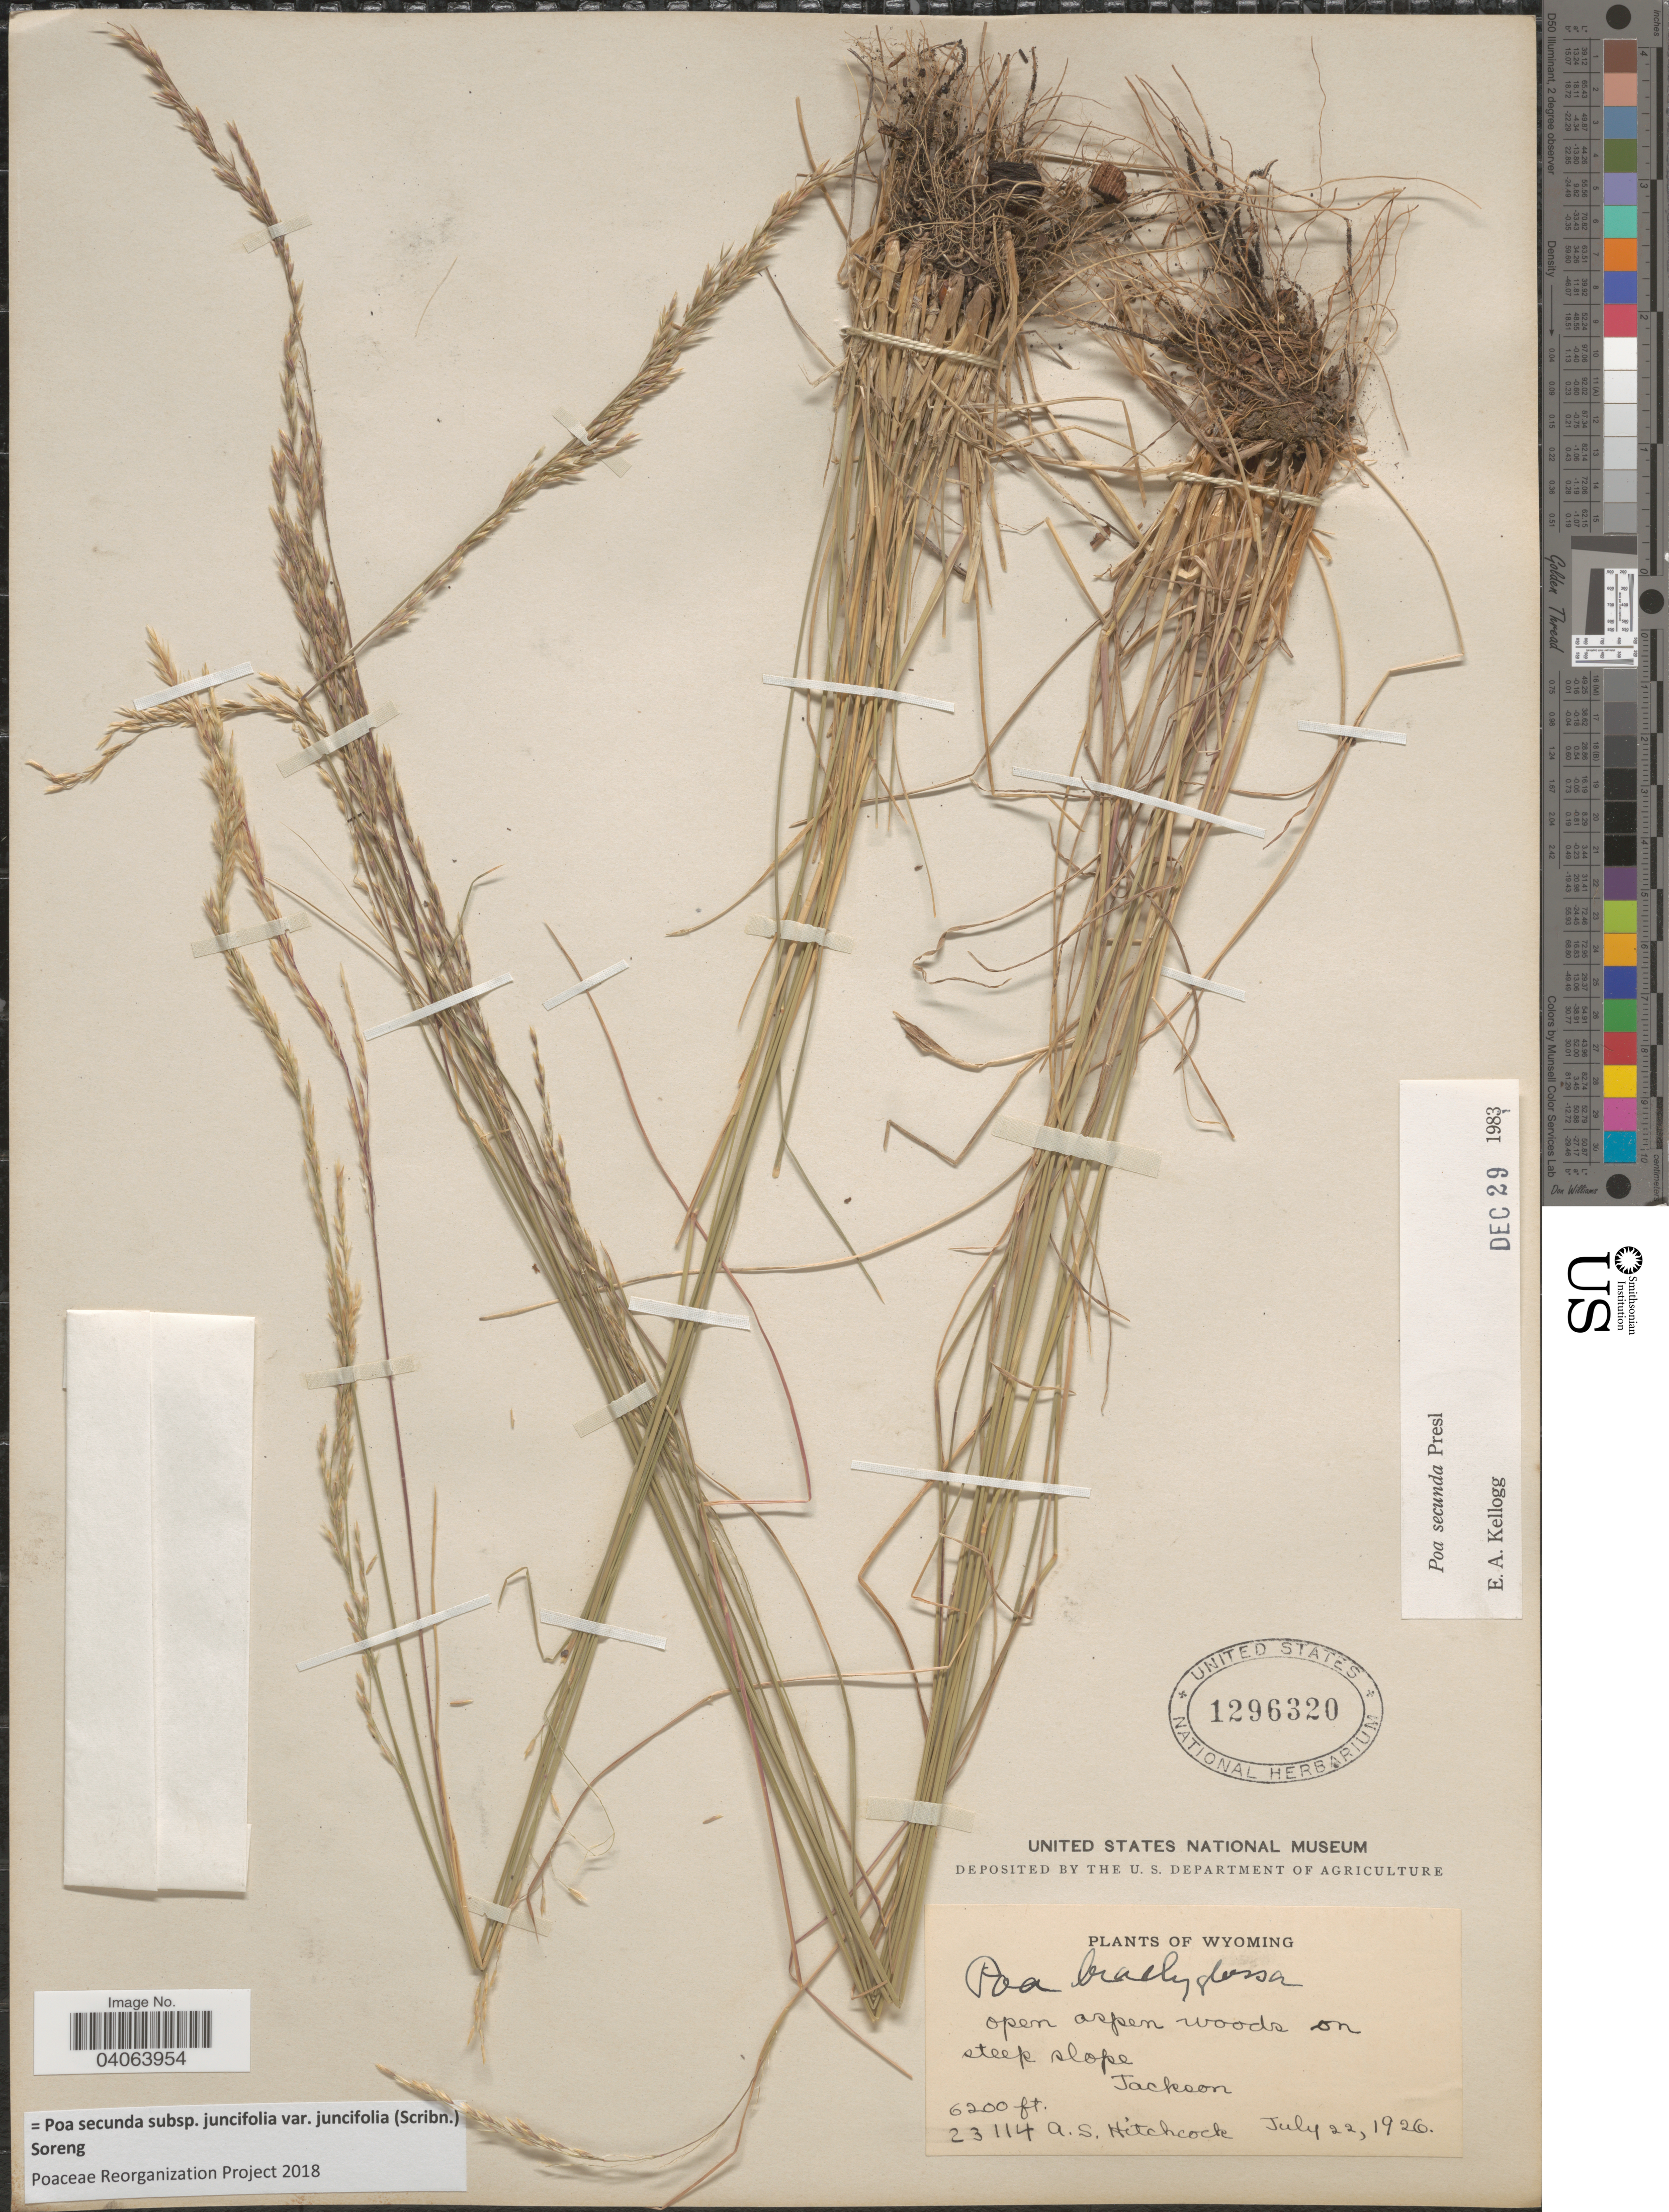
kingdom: Plantae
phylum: Tracheophyta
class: Liliopsida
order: Poales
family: Poaceae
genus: Poa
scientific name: Poa secunda subsp. juncifolia var. juncifolia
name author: (Scribn.) Soreng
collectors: A. S. Hitchcock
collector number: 23114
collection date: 1926-07-22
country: United States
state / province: Wyoming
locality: Jackson.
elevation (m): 1890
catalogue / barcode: US 1296320